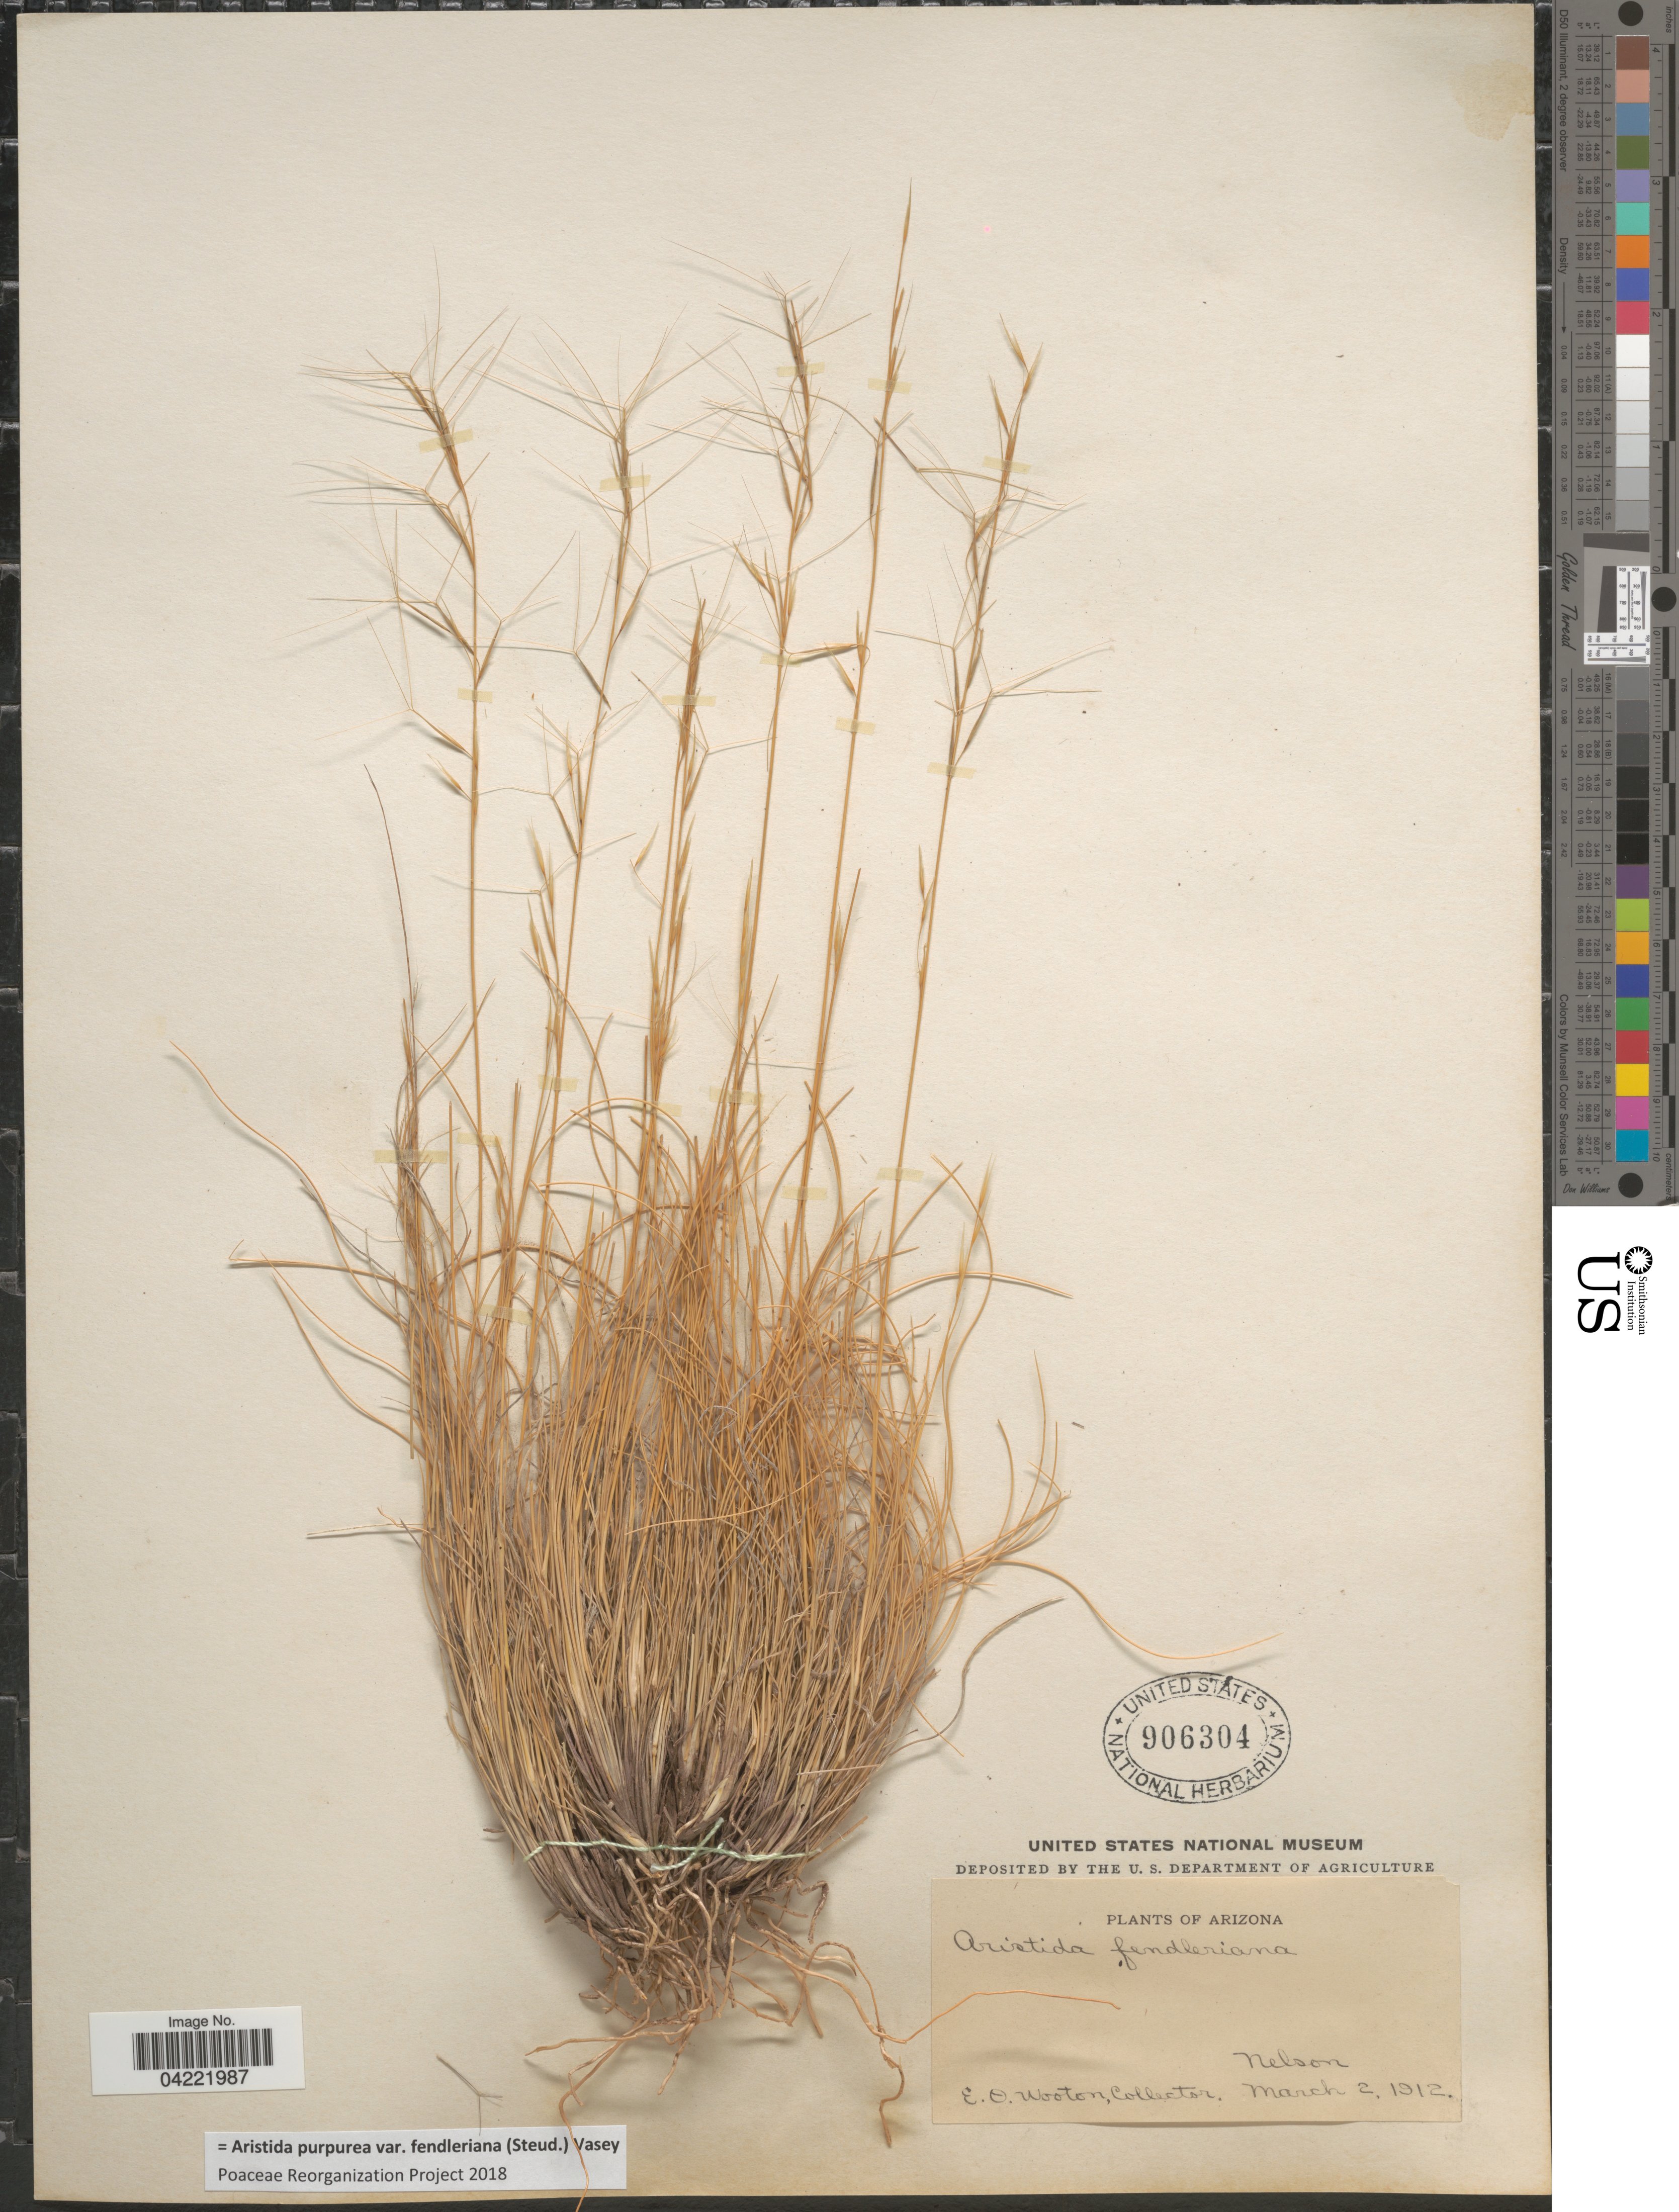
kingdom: Plantae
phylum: Tracheophyta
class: Liliopsida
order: Poales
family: Poaceae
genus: Aristida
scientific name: Aristida purpurea var. fendleriana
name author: (Steud.) Vasey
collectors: E. O. Wooton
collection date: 1912-03-02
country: United States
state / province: Arizona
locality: Nelson.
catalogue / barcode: US 906304